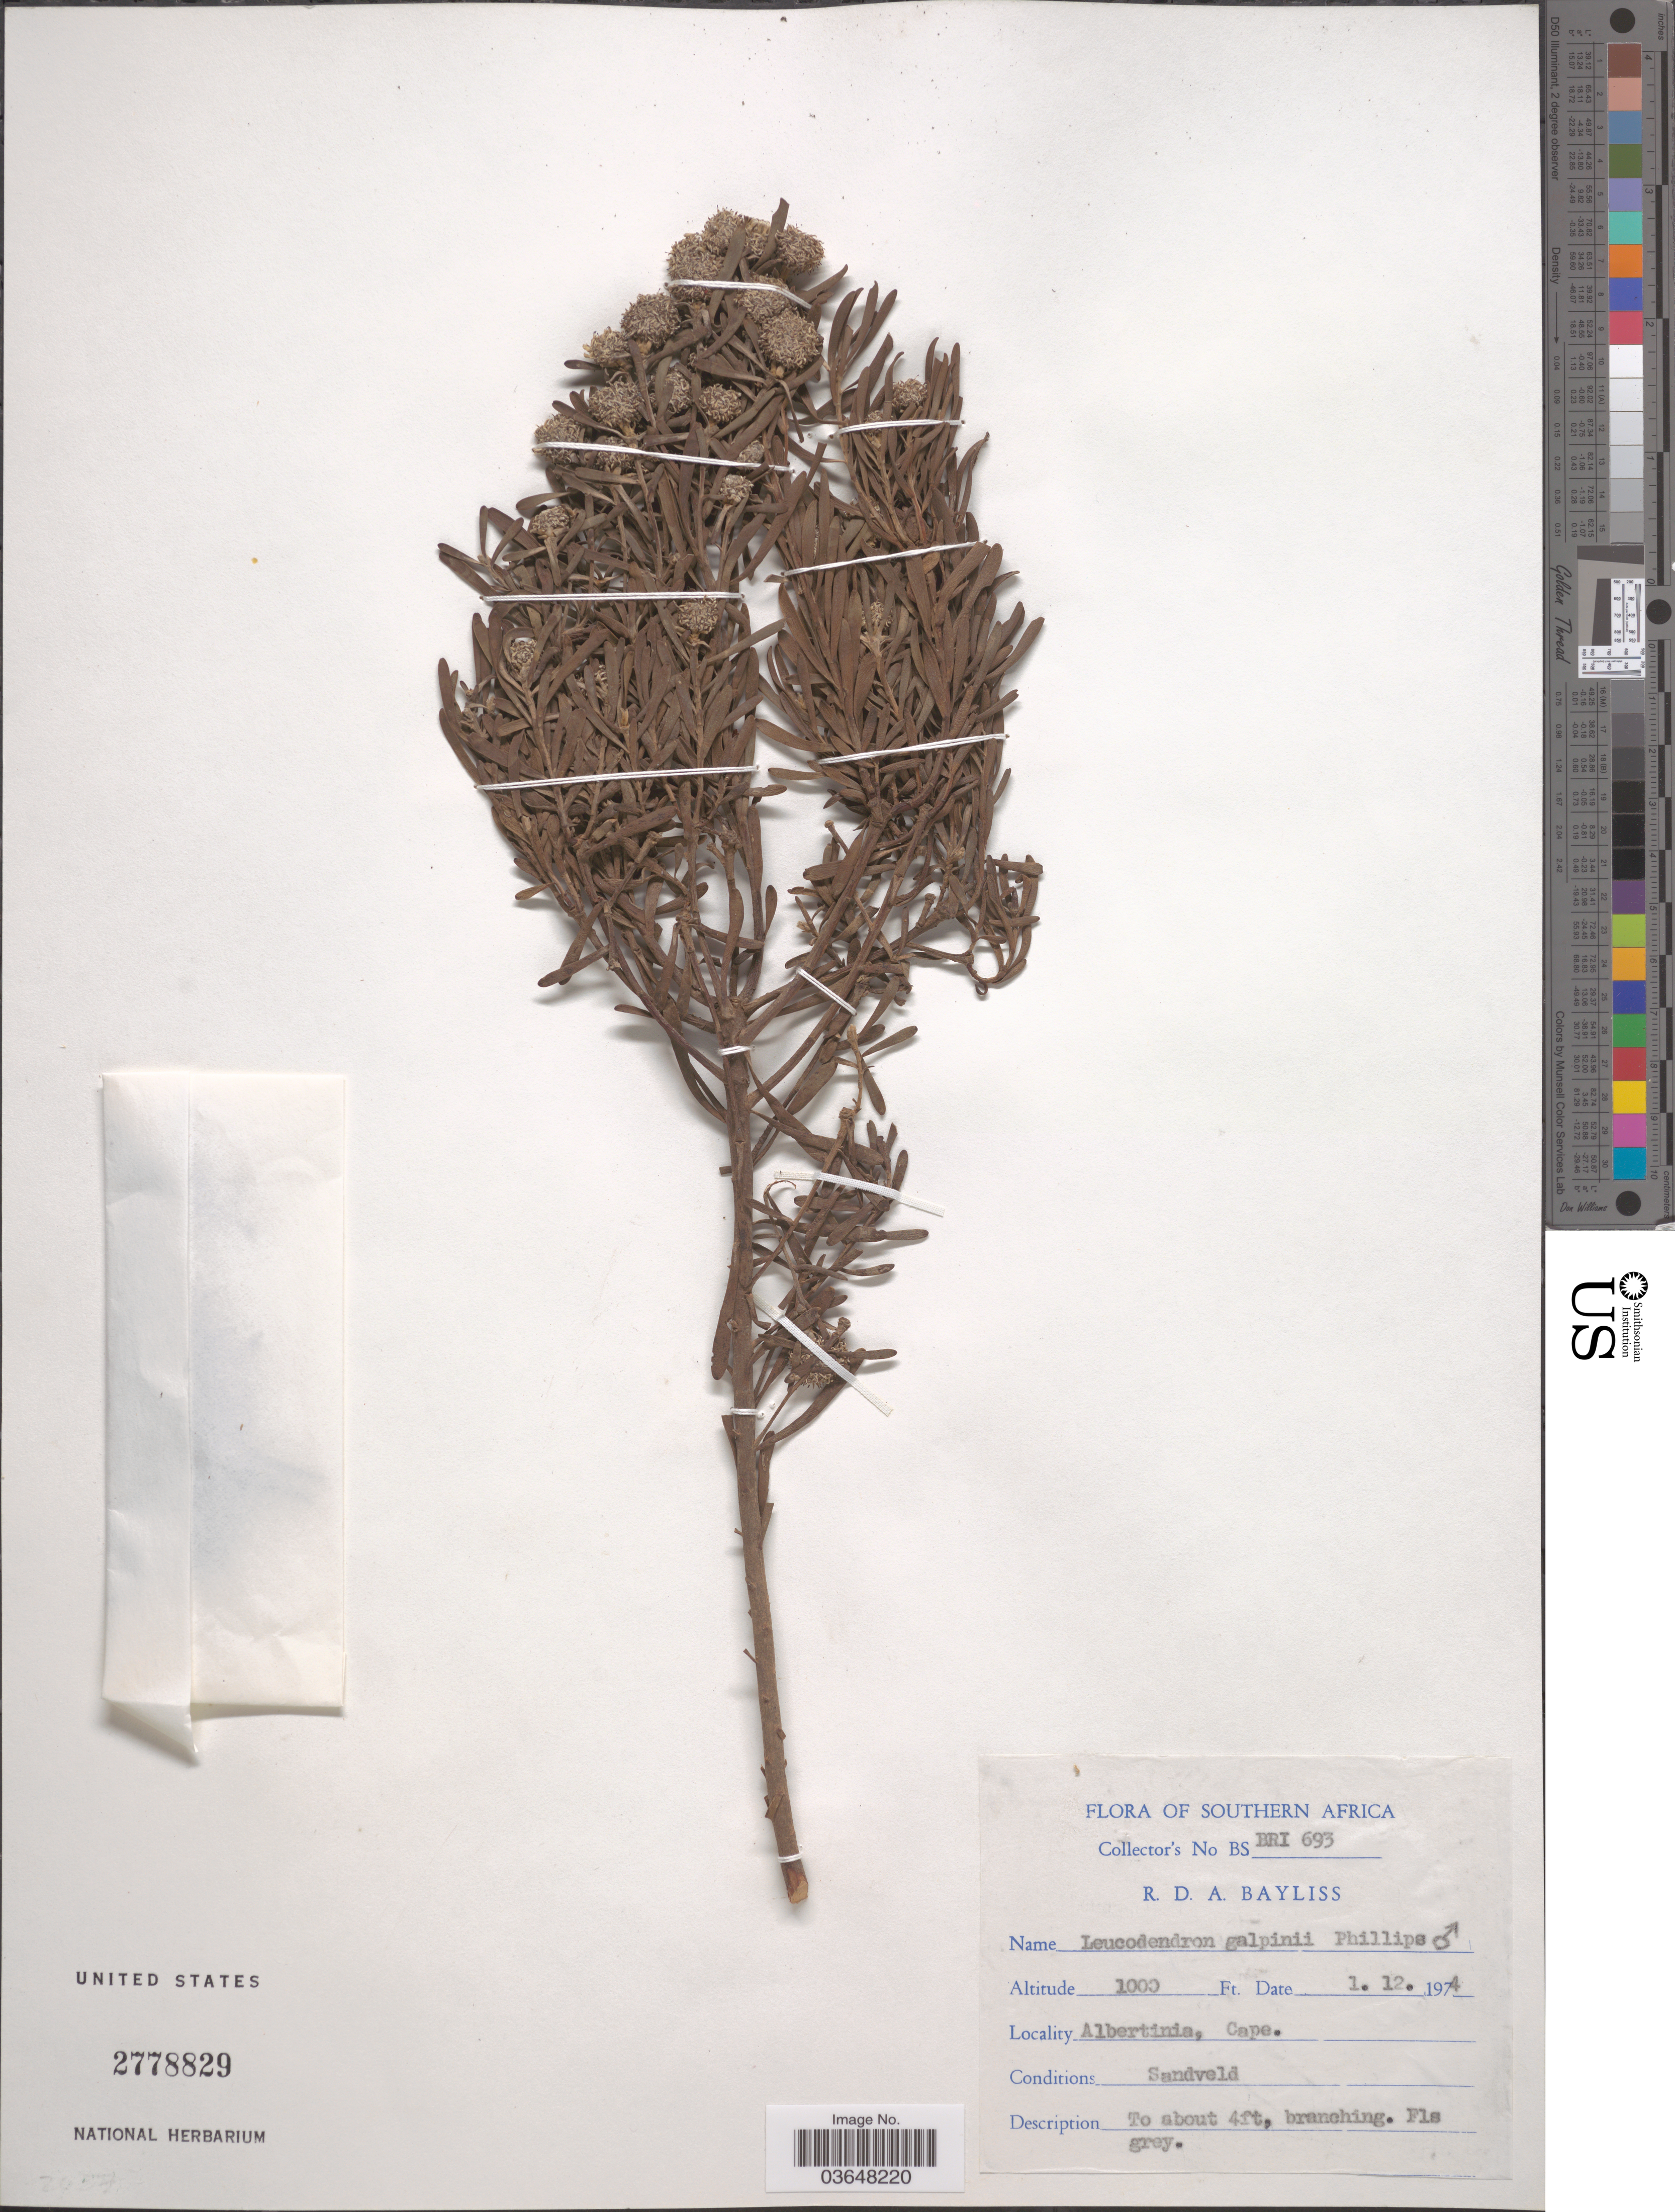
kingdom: Plantae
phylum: Tracheophyta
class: Magnoliopsida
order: Proteales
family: Proteaceae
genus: Leucadendron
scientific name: Leucadendron galpinii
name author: E. Phillips & Hutch.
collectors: R. Bayliss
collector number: BS BRI 693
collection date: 1974-12-01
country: South Africa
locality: Southern Africa. Albertinia, Cape.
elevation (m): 305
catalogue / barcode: US 2778829